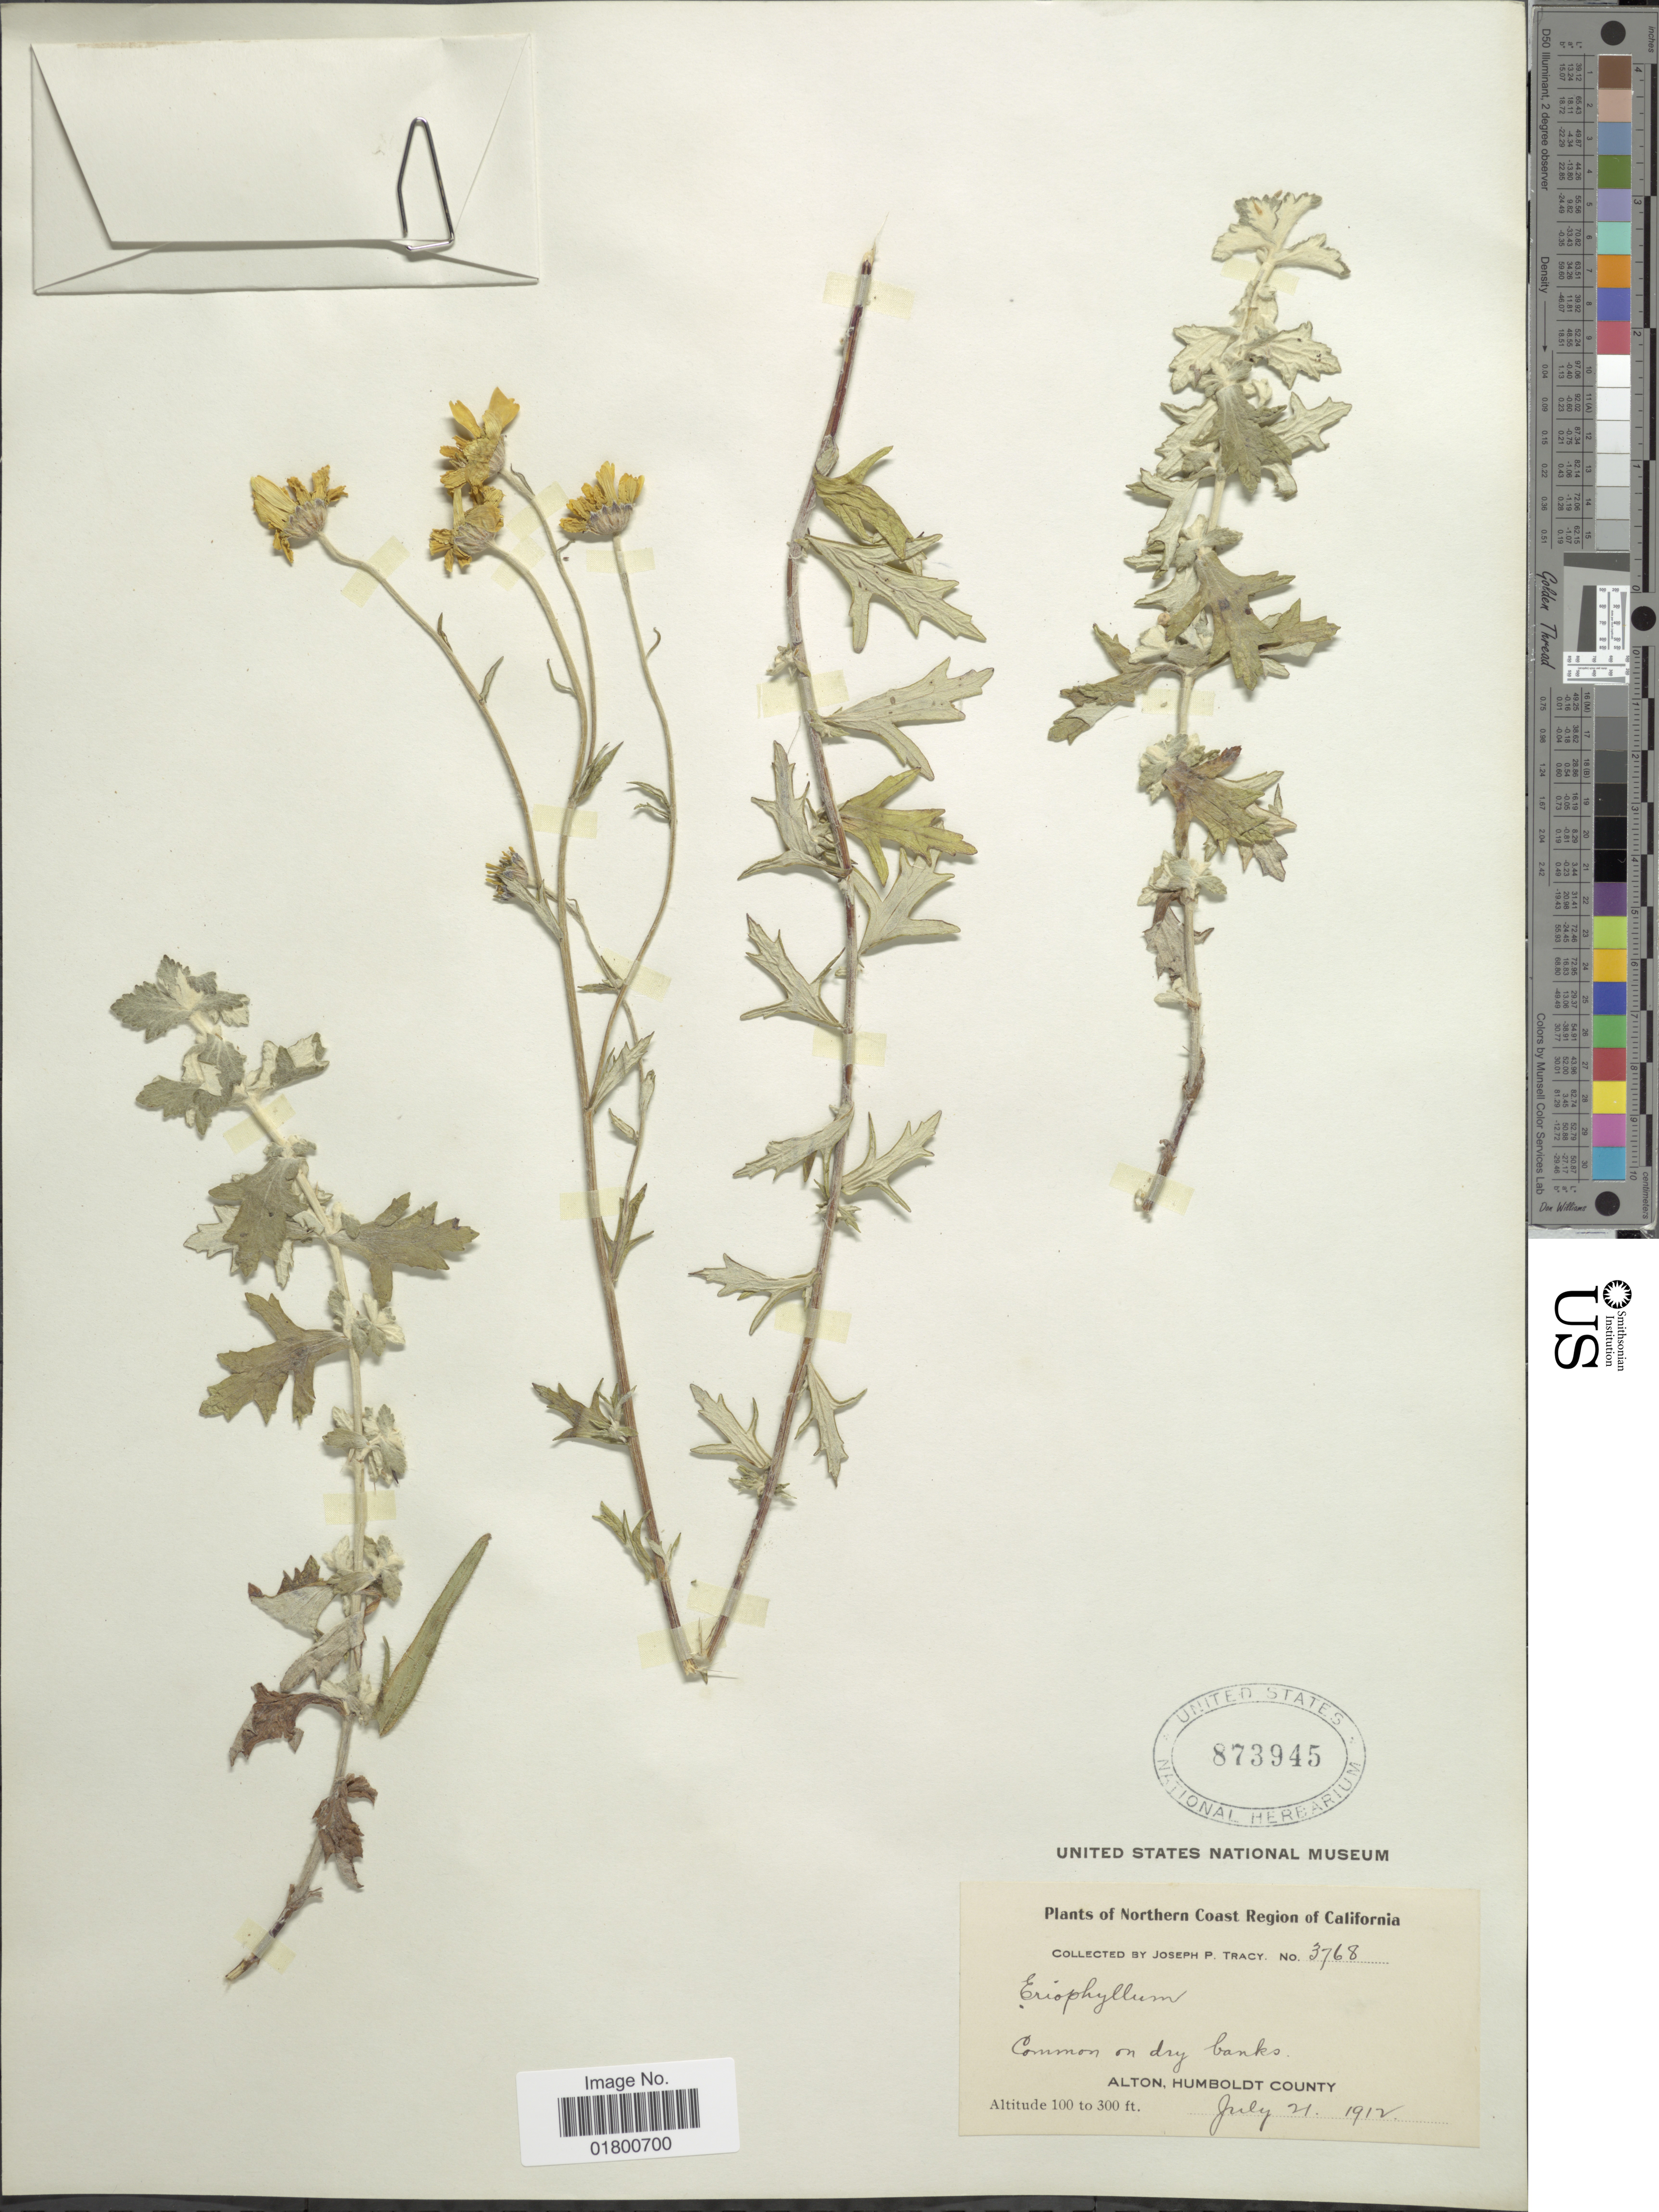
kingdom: Plantae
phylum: Tracheophyta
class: Magnoliopsida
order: Asterales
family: Asteraceae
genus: Eriophyllum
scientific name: Eriophyllum sp.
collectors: J. Tracy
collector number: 3768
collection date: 1912-07-21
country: United States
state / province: California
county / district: Humboldt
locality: Northern Coast Region of California, Common on dry banks, Alton, Humboldt County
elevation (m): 30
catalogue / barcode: US 873945